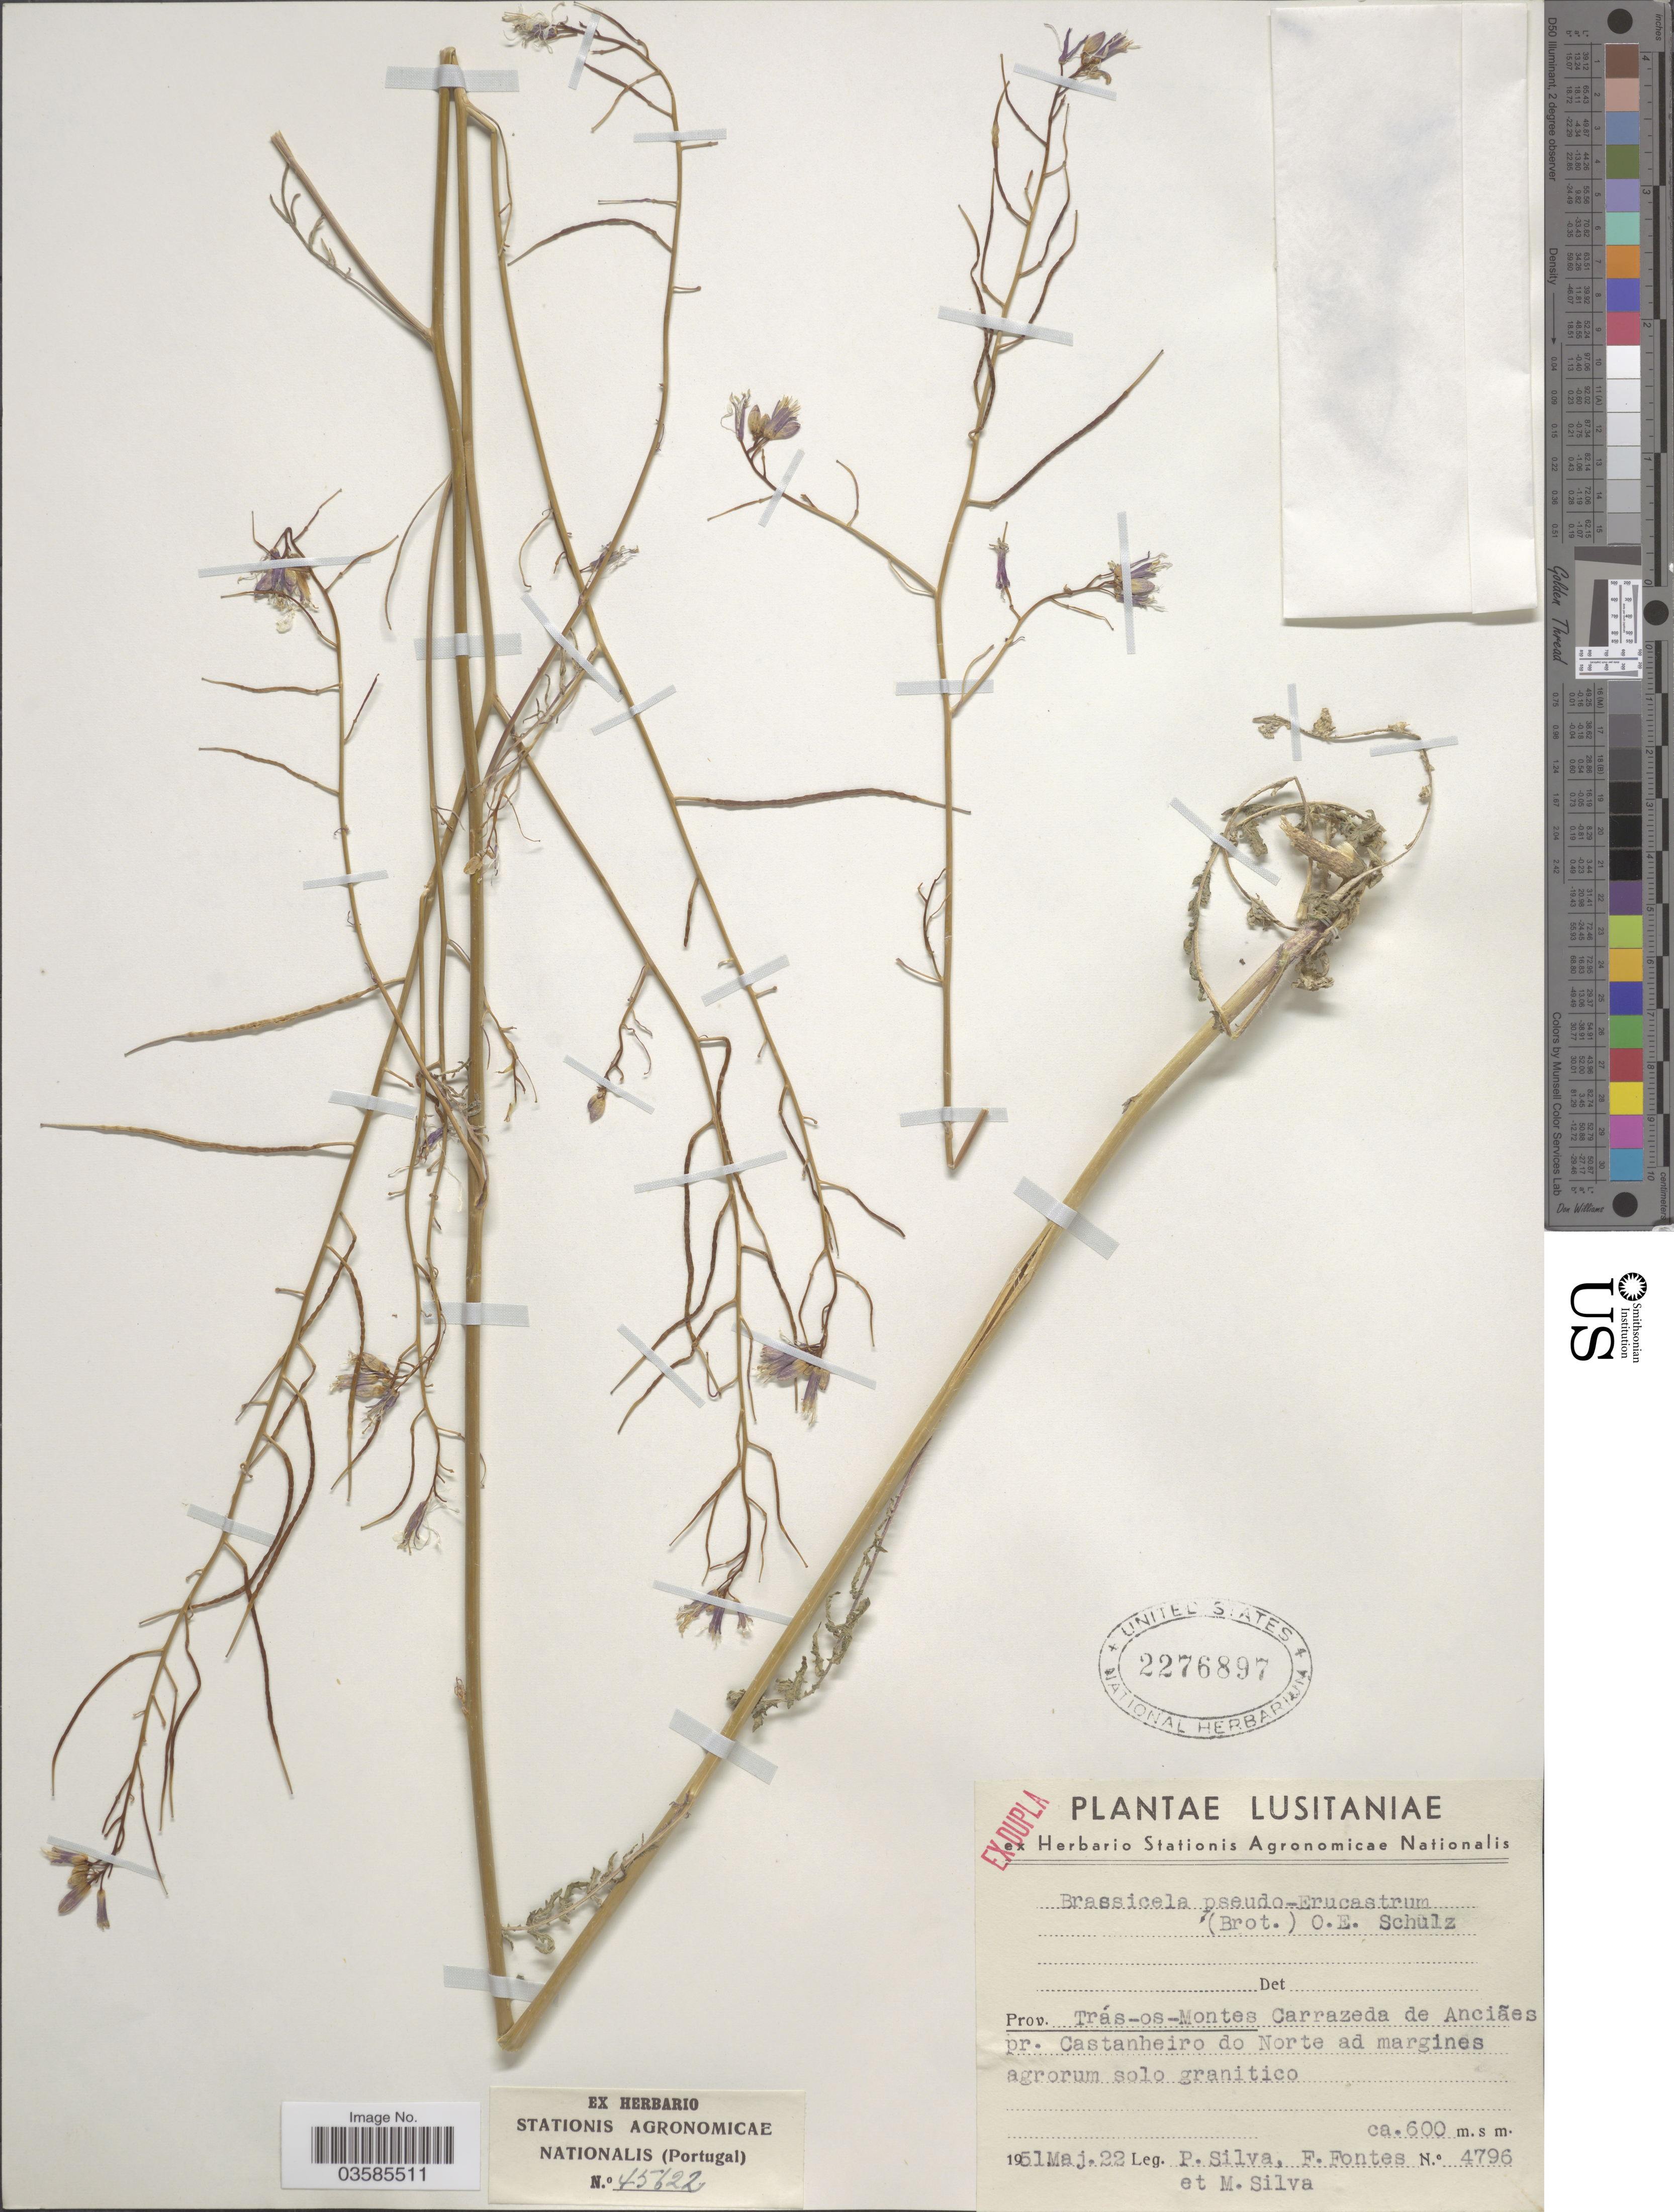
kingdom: Plantae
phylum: Tracheophyta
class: Magnoliopsida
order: Brassicales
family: Brassicaceae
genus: Brassica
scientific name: Brassica pseudoerucastrum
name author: Brot.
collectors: P. Silva, Fontes, F. & M. Silva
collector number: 4796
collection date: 1951-05-22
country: Portugal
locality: Lusitaniae. Prov. Trás-os-Montes Carrazeda de Anciães pr. Castanheiro de Norte ad margines agrorum solo granitico.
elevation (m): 600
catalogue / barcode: US 2276897